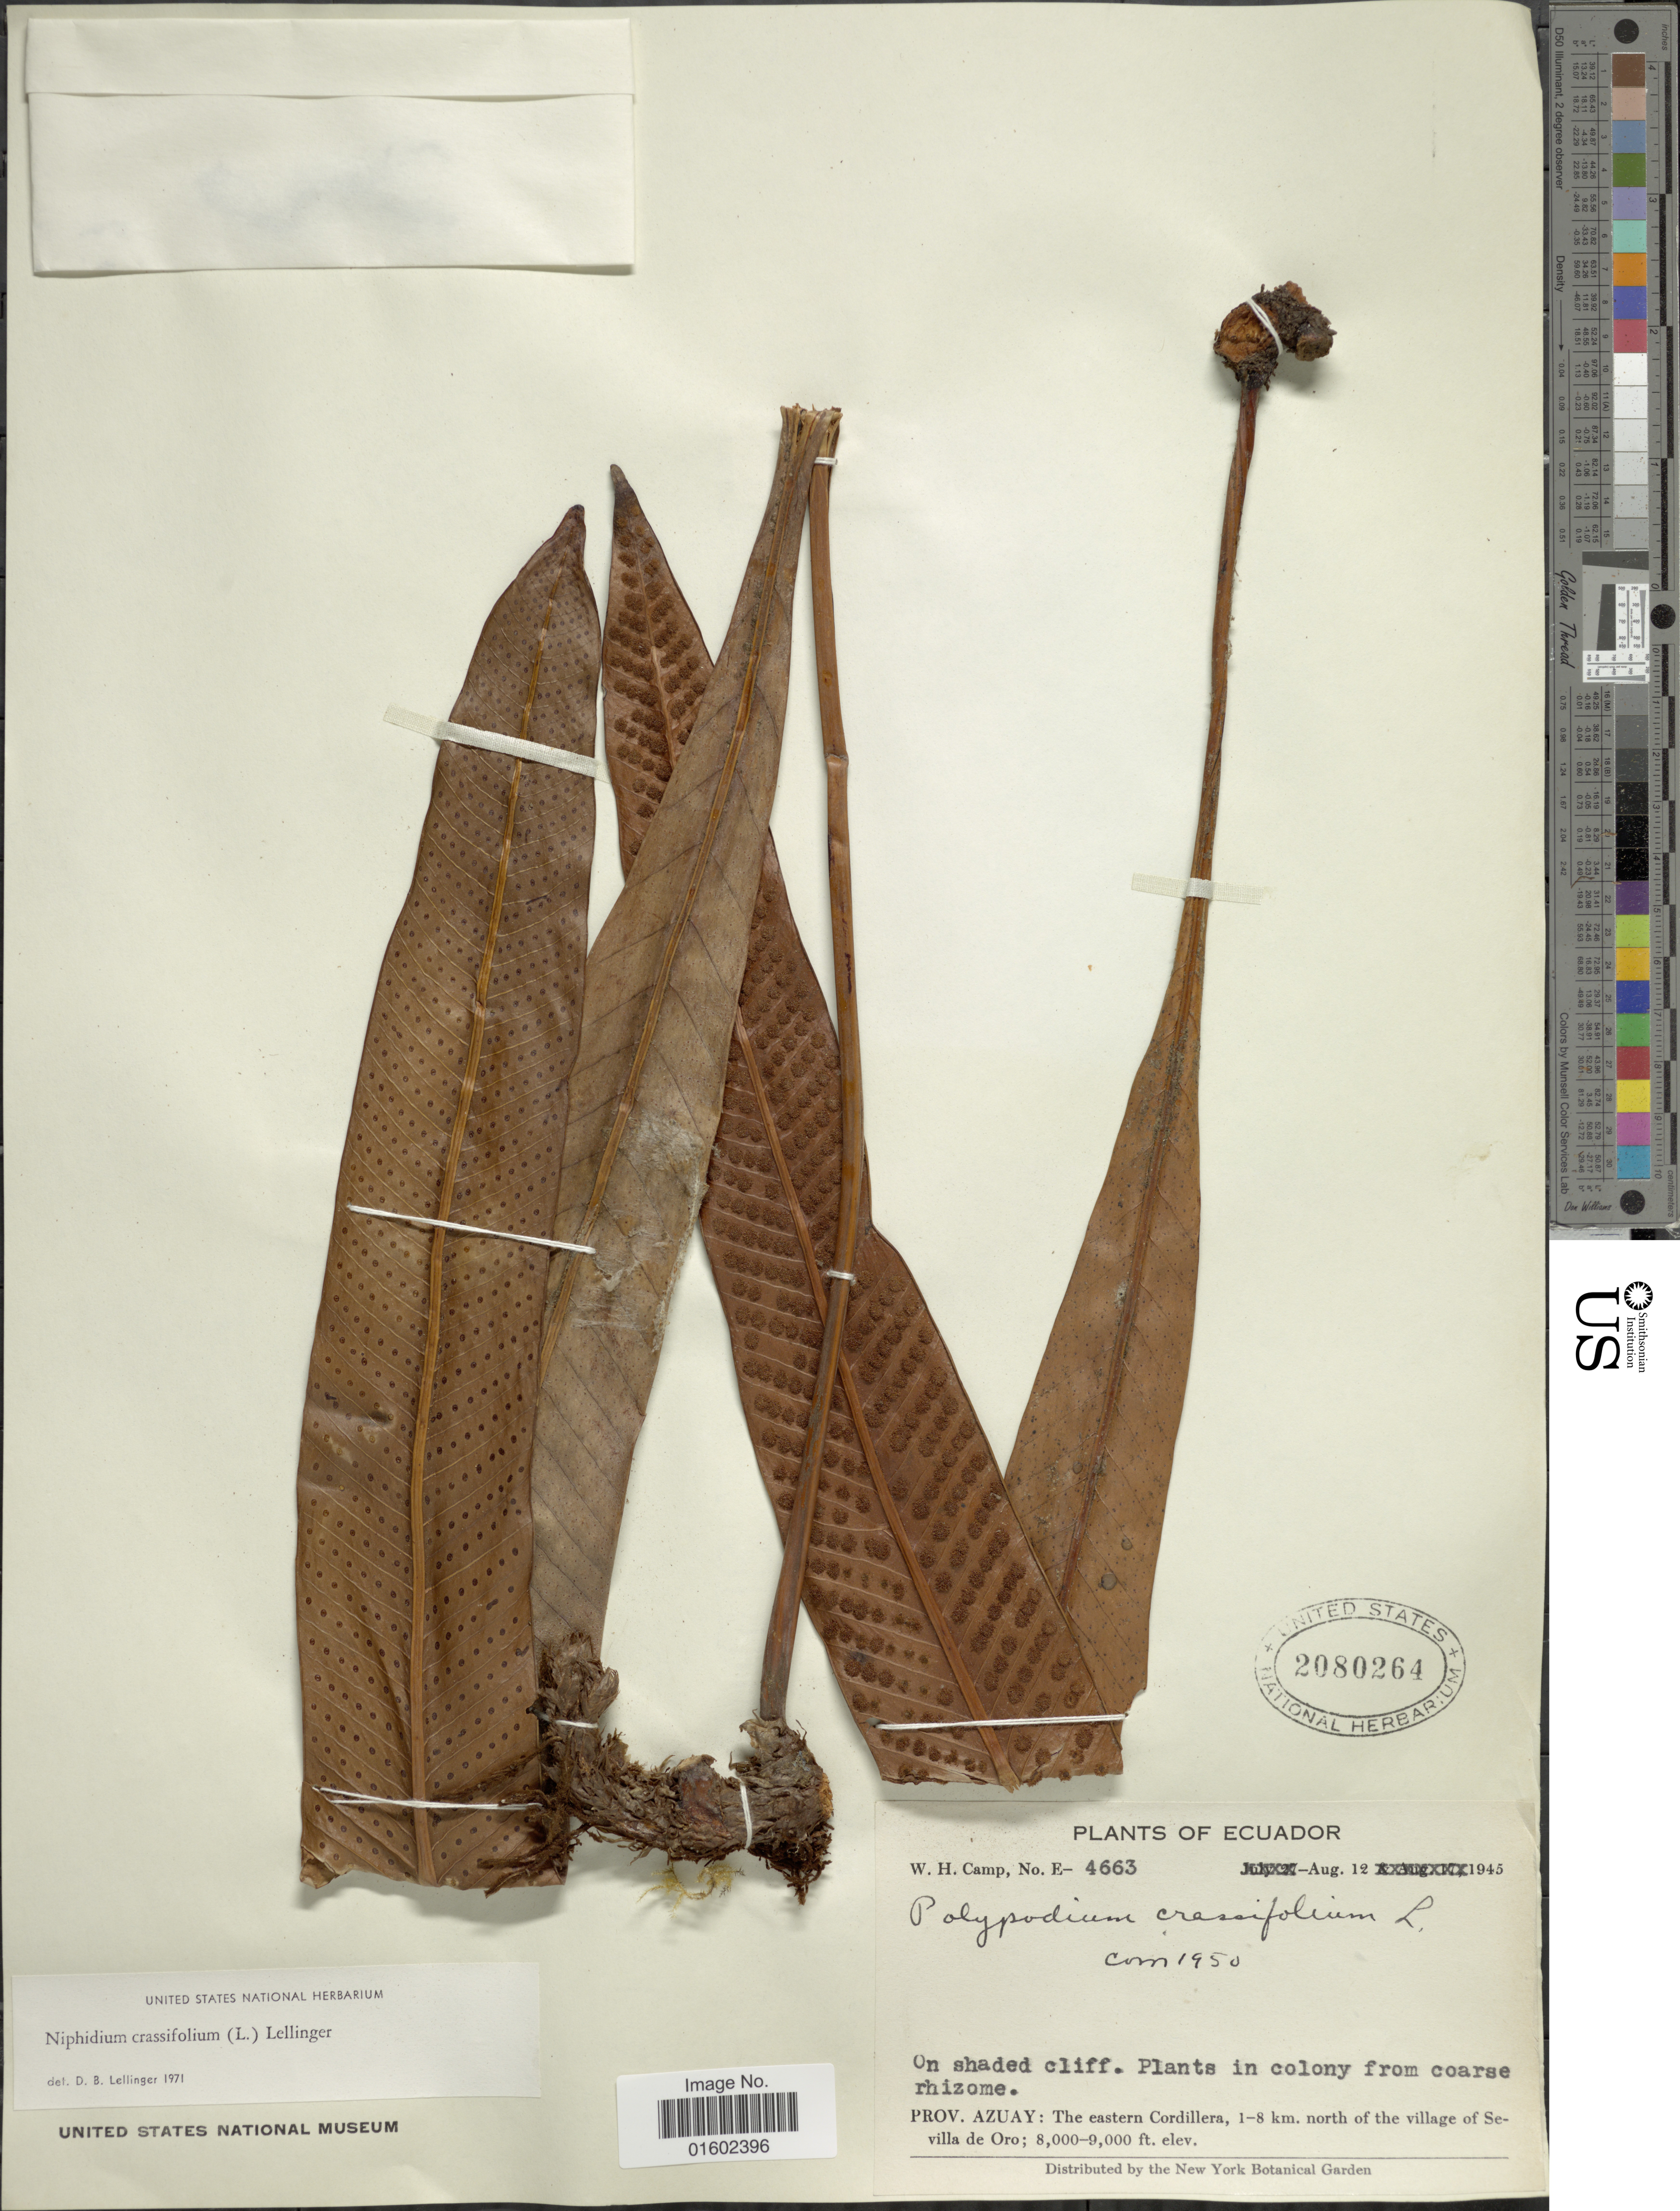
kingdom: Plantae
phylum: Tracheophyta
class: Polypodiopsida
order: Polypodiales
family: Polypodiaceae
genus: Niphidium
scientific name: Niphidium crassifolium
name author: (L.) Lellinger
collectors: W. H. Camp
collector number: E-4663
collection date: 1945-08-12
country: Ecuador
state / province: Azuay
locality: The eastern Cordillera, 1-8 km. north of Village of Sevilla de Oro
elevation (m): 2438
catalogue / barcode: US 2080264